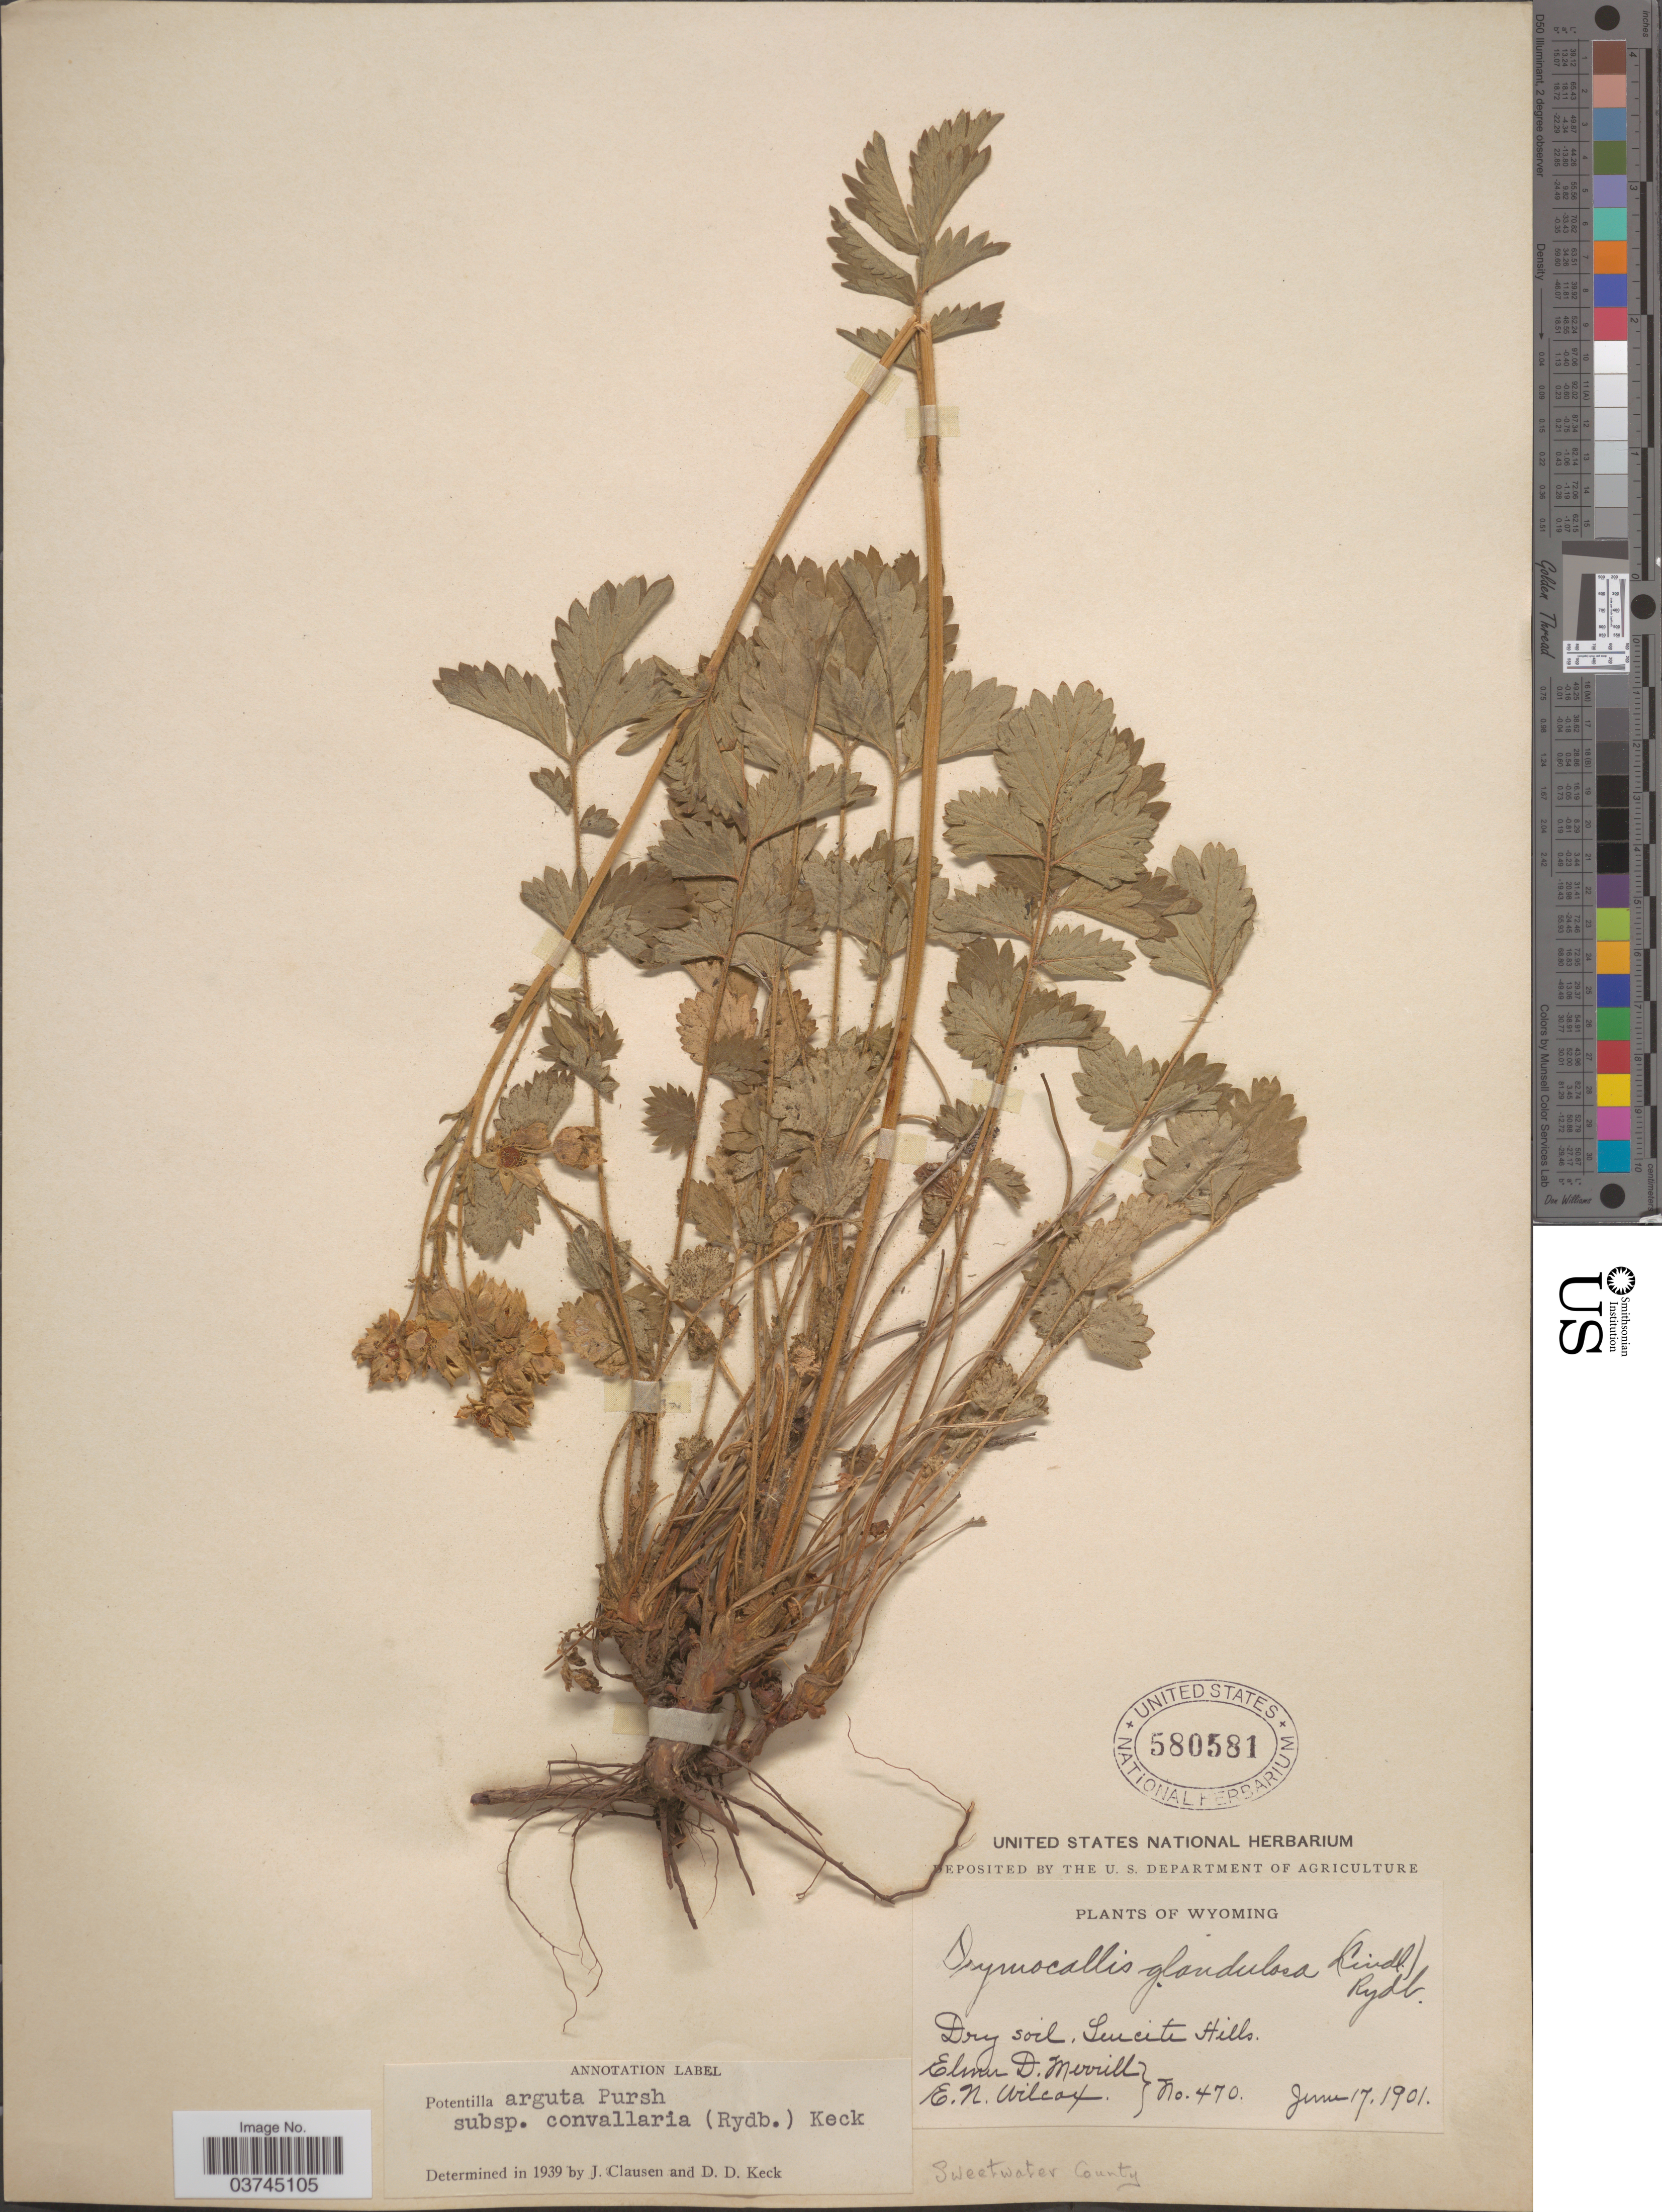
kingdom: Plantae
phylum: Tracheophyta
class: Magnoliopsida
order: Rosales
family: Rosaceae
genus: Drymocallis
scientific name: Drymocallis convallaria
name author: (Rydb.) Rydb.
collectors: E. D. Merrill & E. Wilcox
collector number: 470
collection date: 1901-06-17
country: United States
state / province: Wyoming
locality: Leucite Hills. Sweetwater County.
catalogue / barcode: US 580581